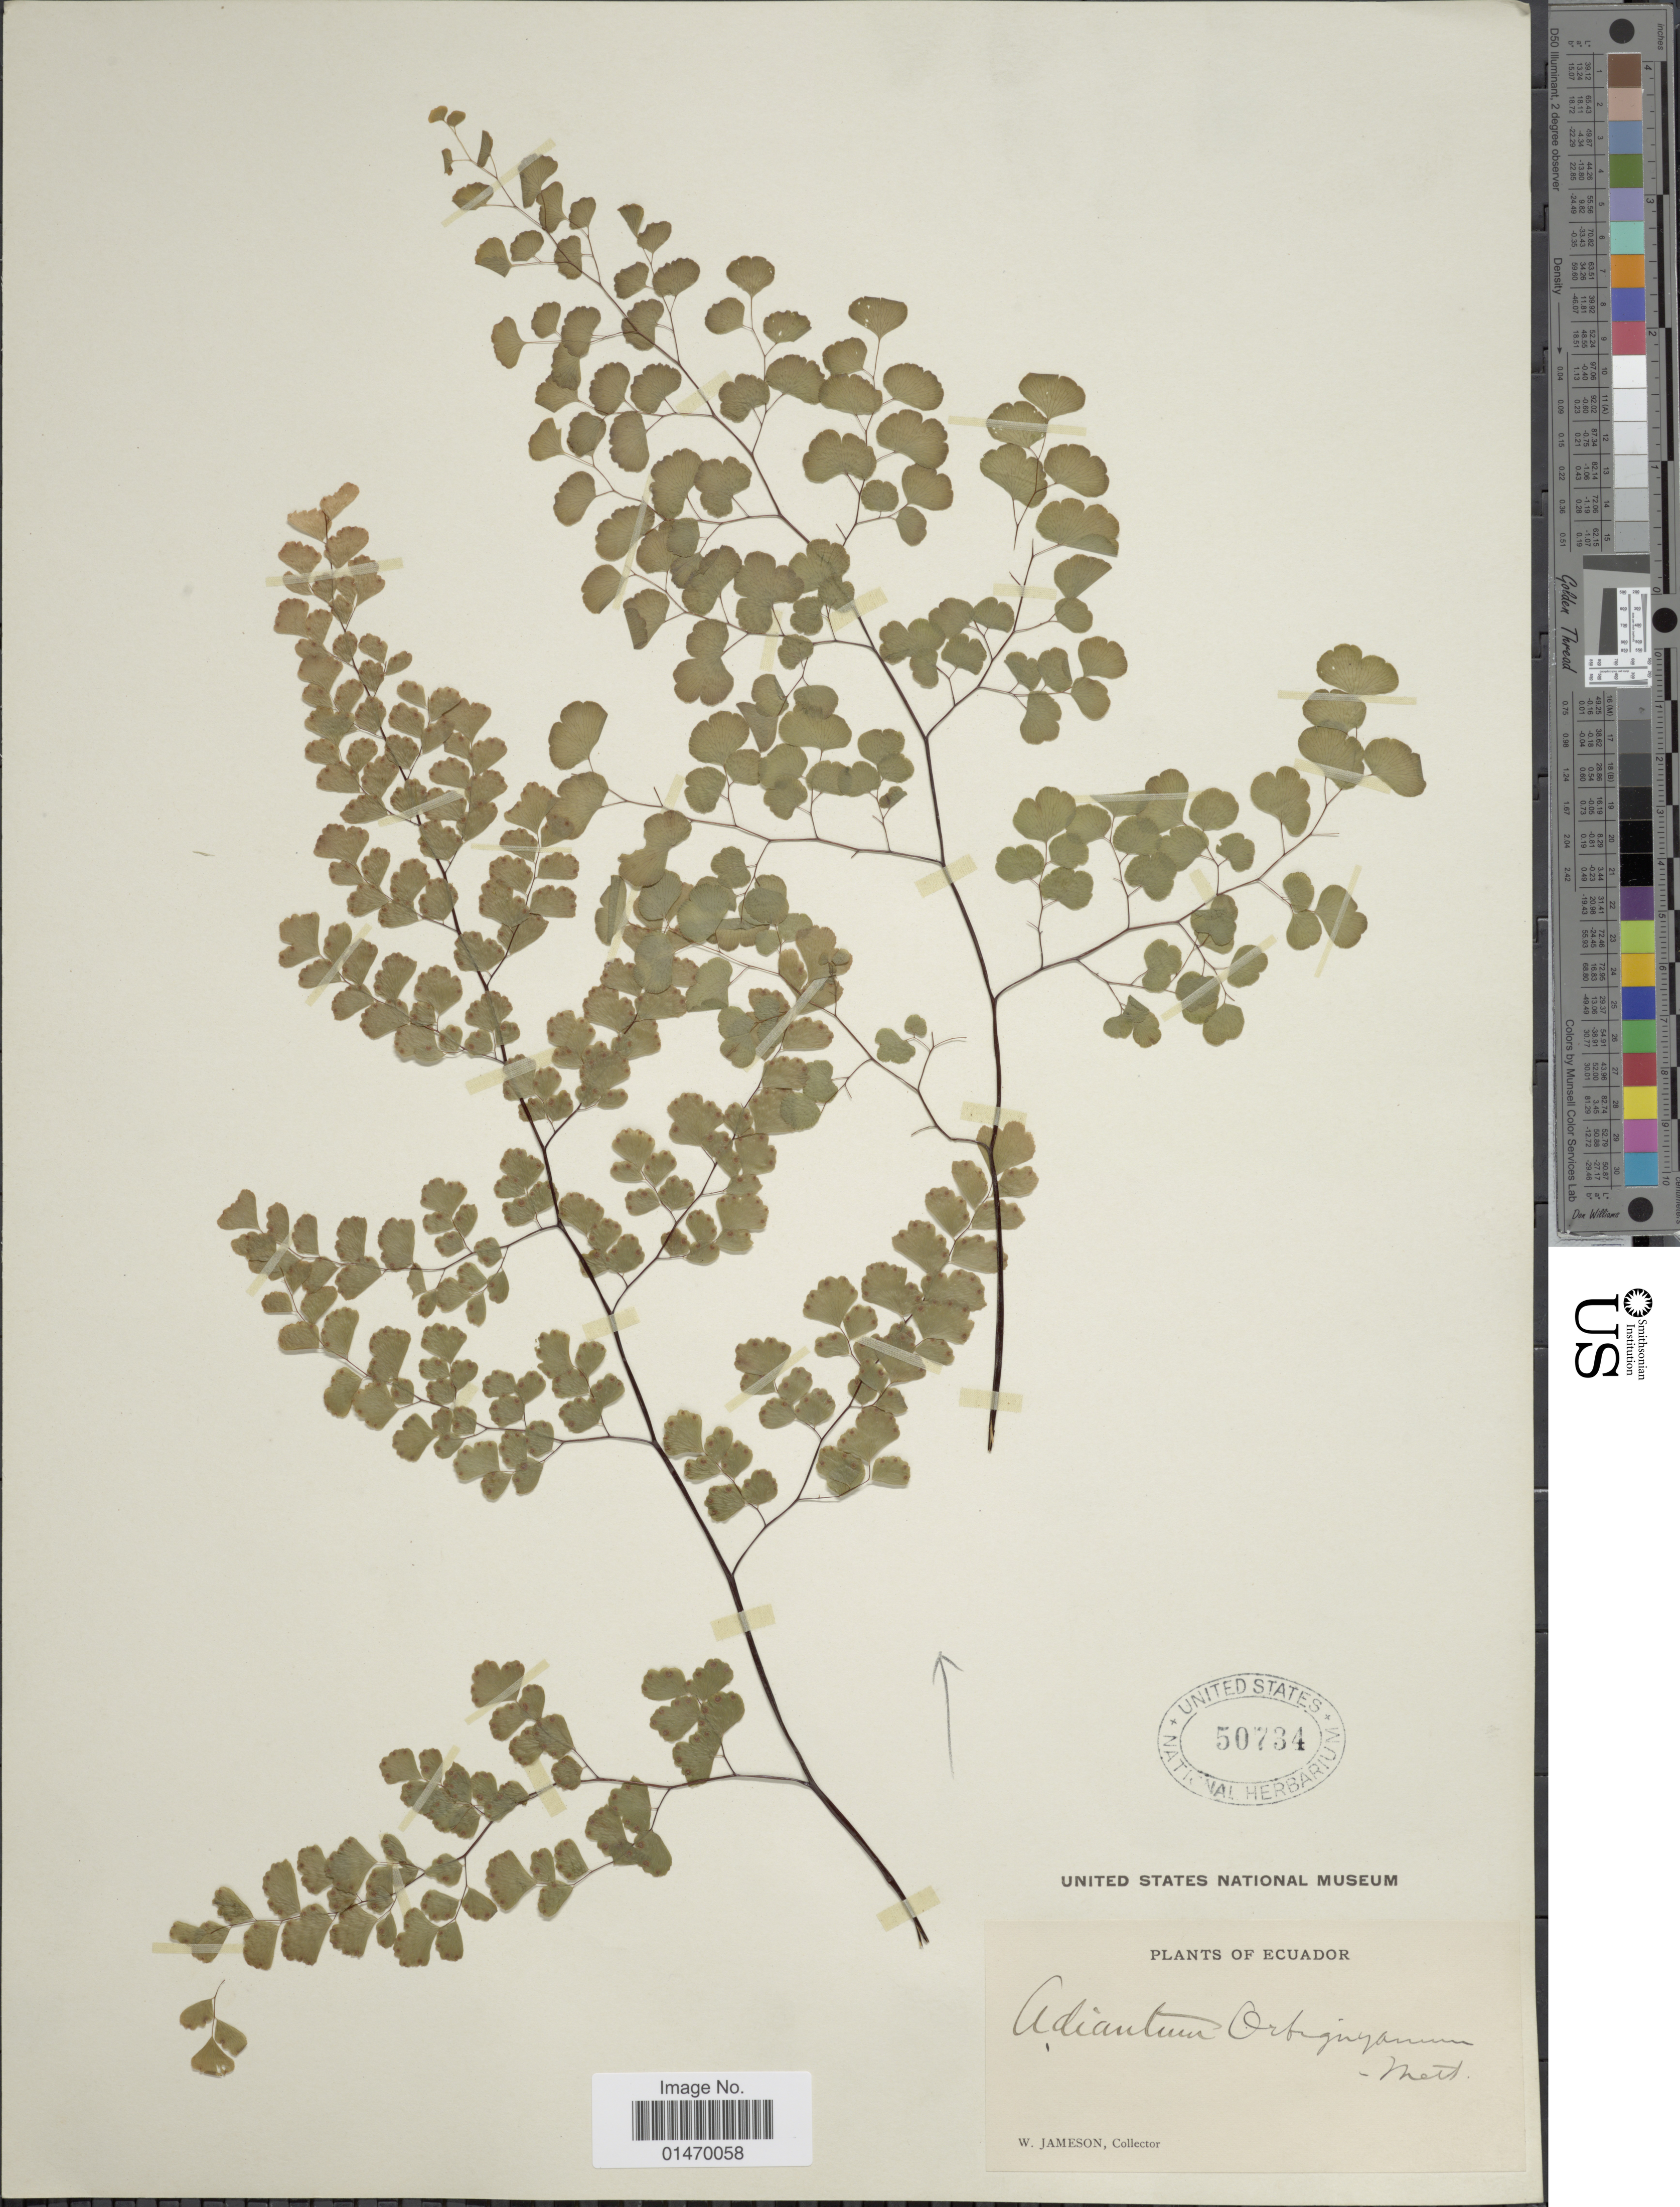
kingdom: Plantae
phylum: Tracheophyta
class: Polypodiopsida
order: Polypodiales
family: Pteridaceae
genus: Adiantum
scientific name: Adiantum colpodes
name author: T. Moore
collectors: W. Jameson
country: Ecuador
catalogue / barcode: US 50734